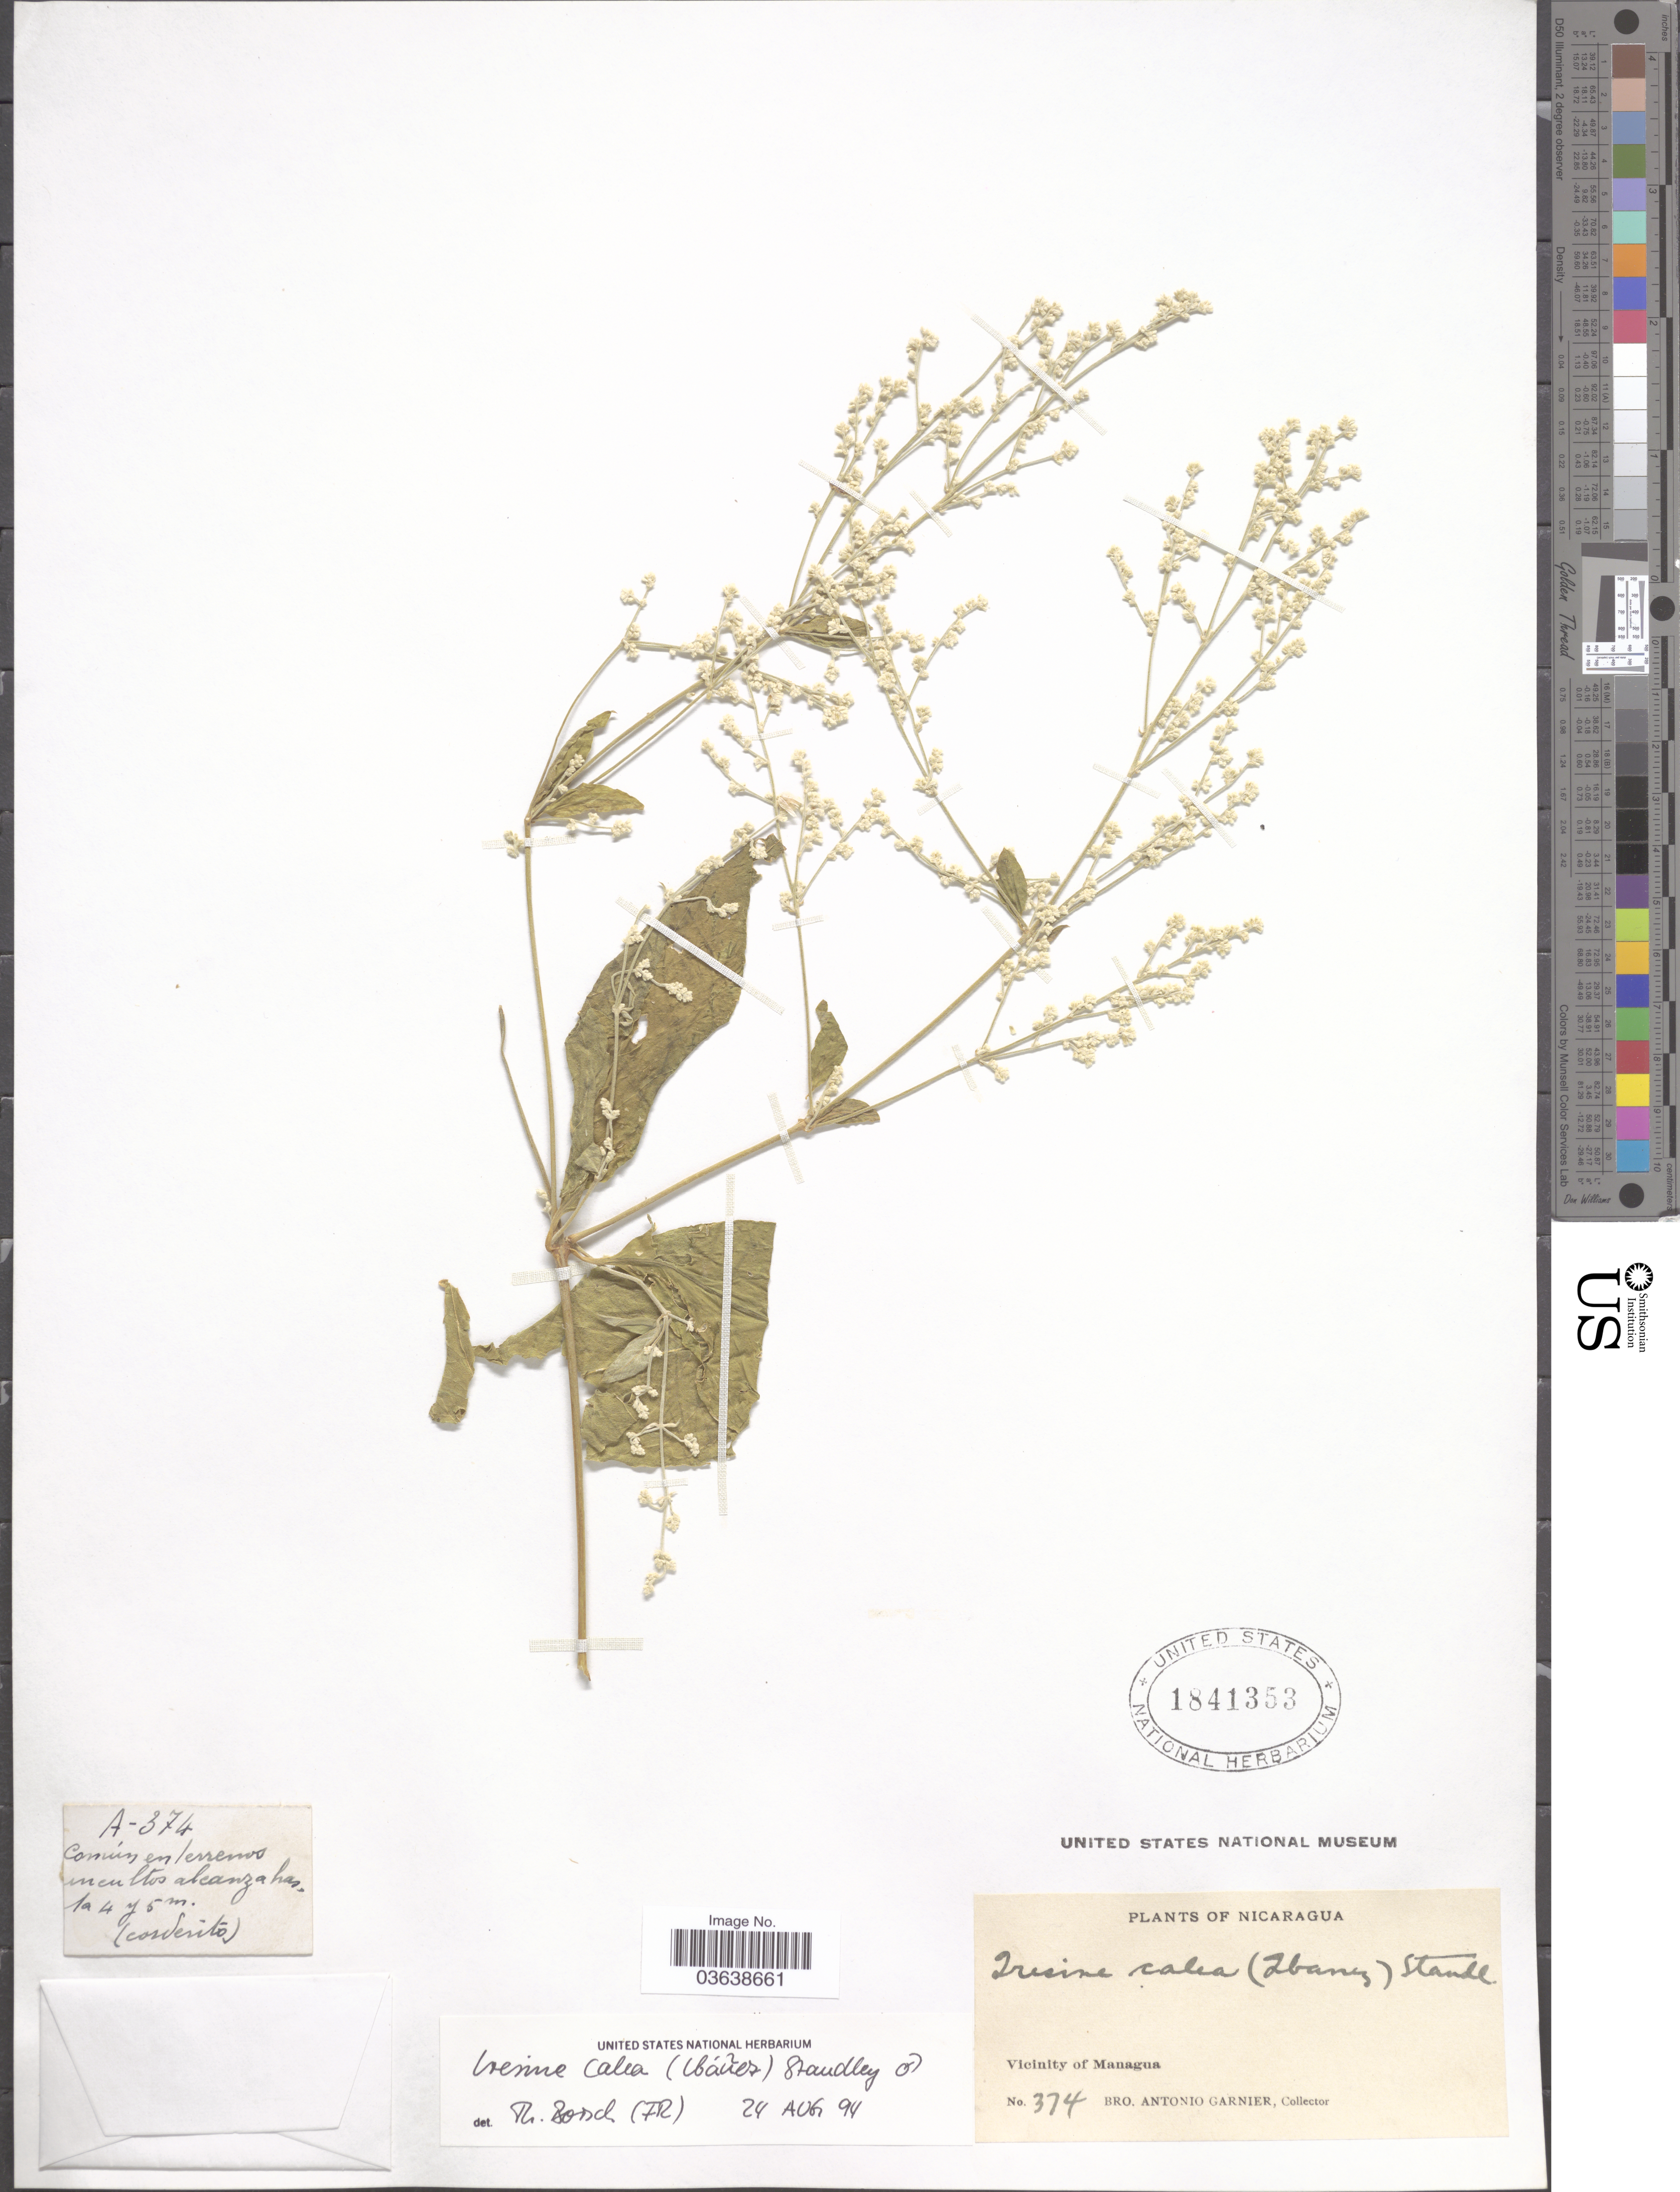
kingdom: Plantae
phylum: Tracheophyta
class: Magnoliopsida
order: Caryophyllales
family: Amaranthaceae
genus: Iresine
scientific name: Iresine calea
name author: (Ibáñez) Standl.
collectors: Bro. A. Garnier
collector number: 374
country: Nicaragua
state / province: Managua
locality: Vicinity of Managua.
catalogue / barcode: US 1841353